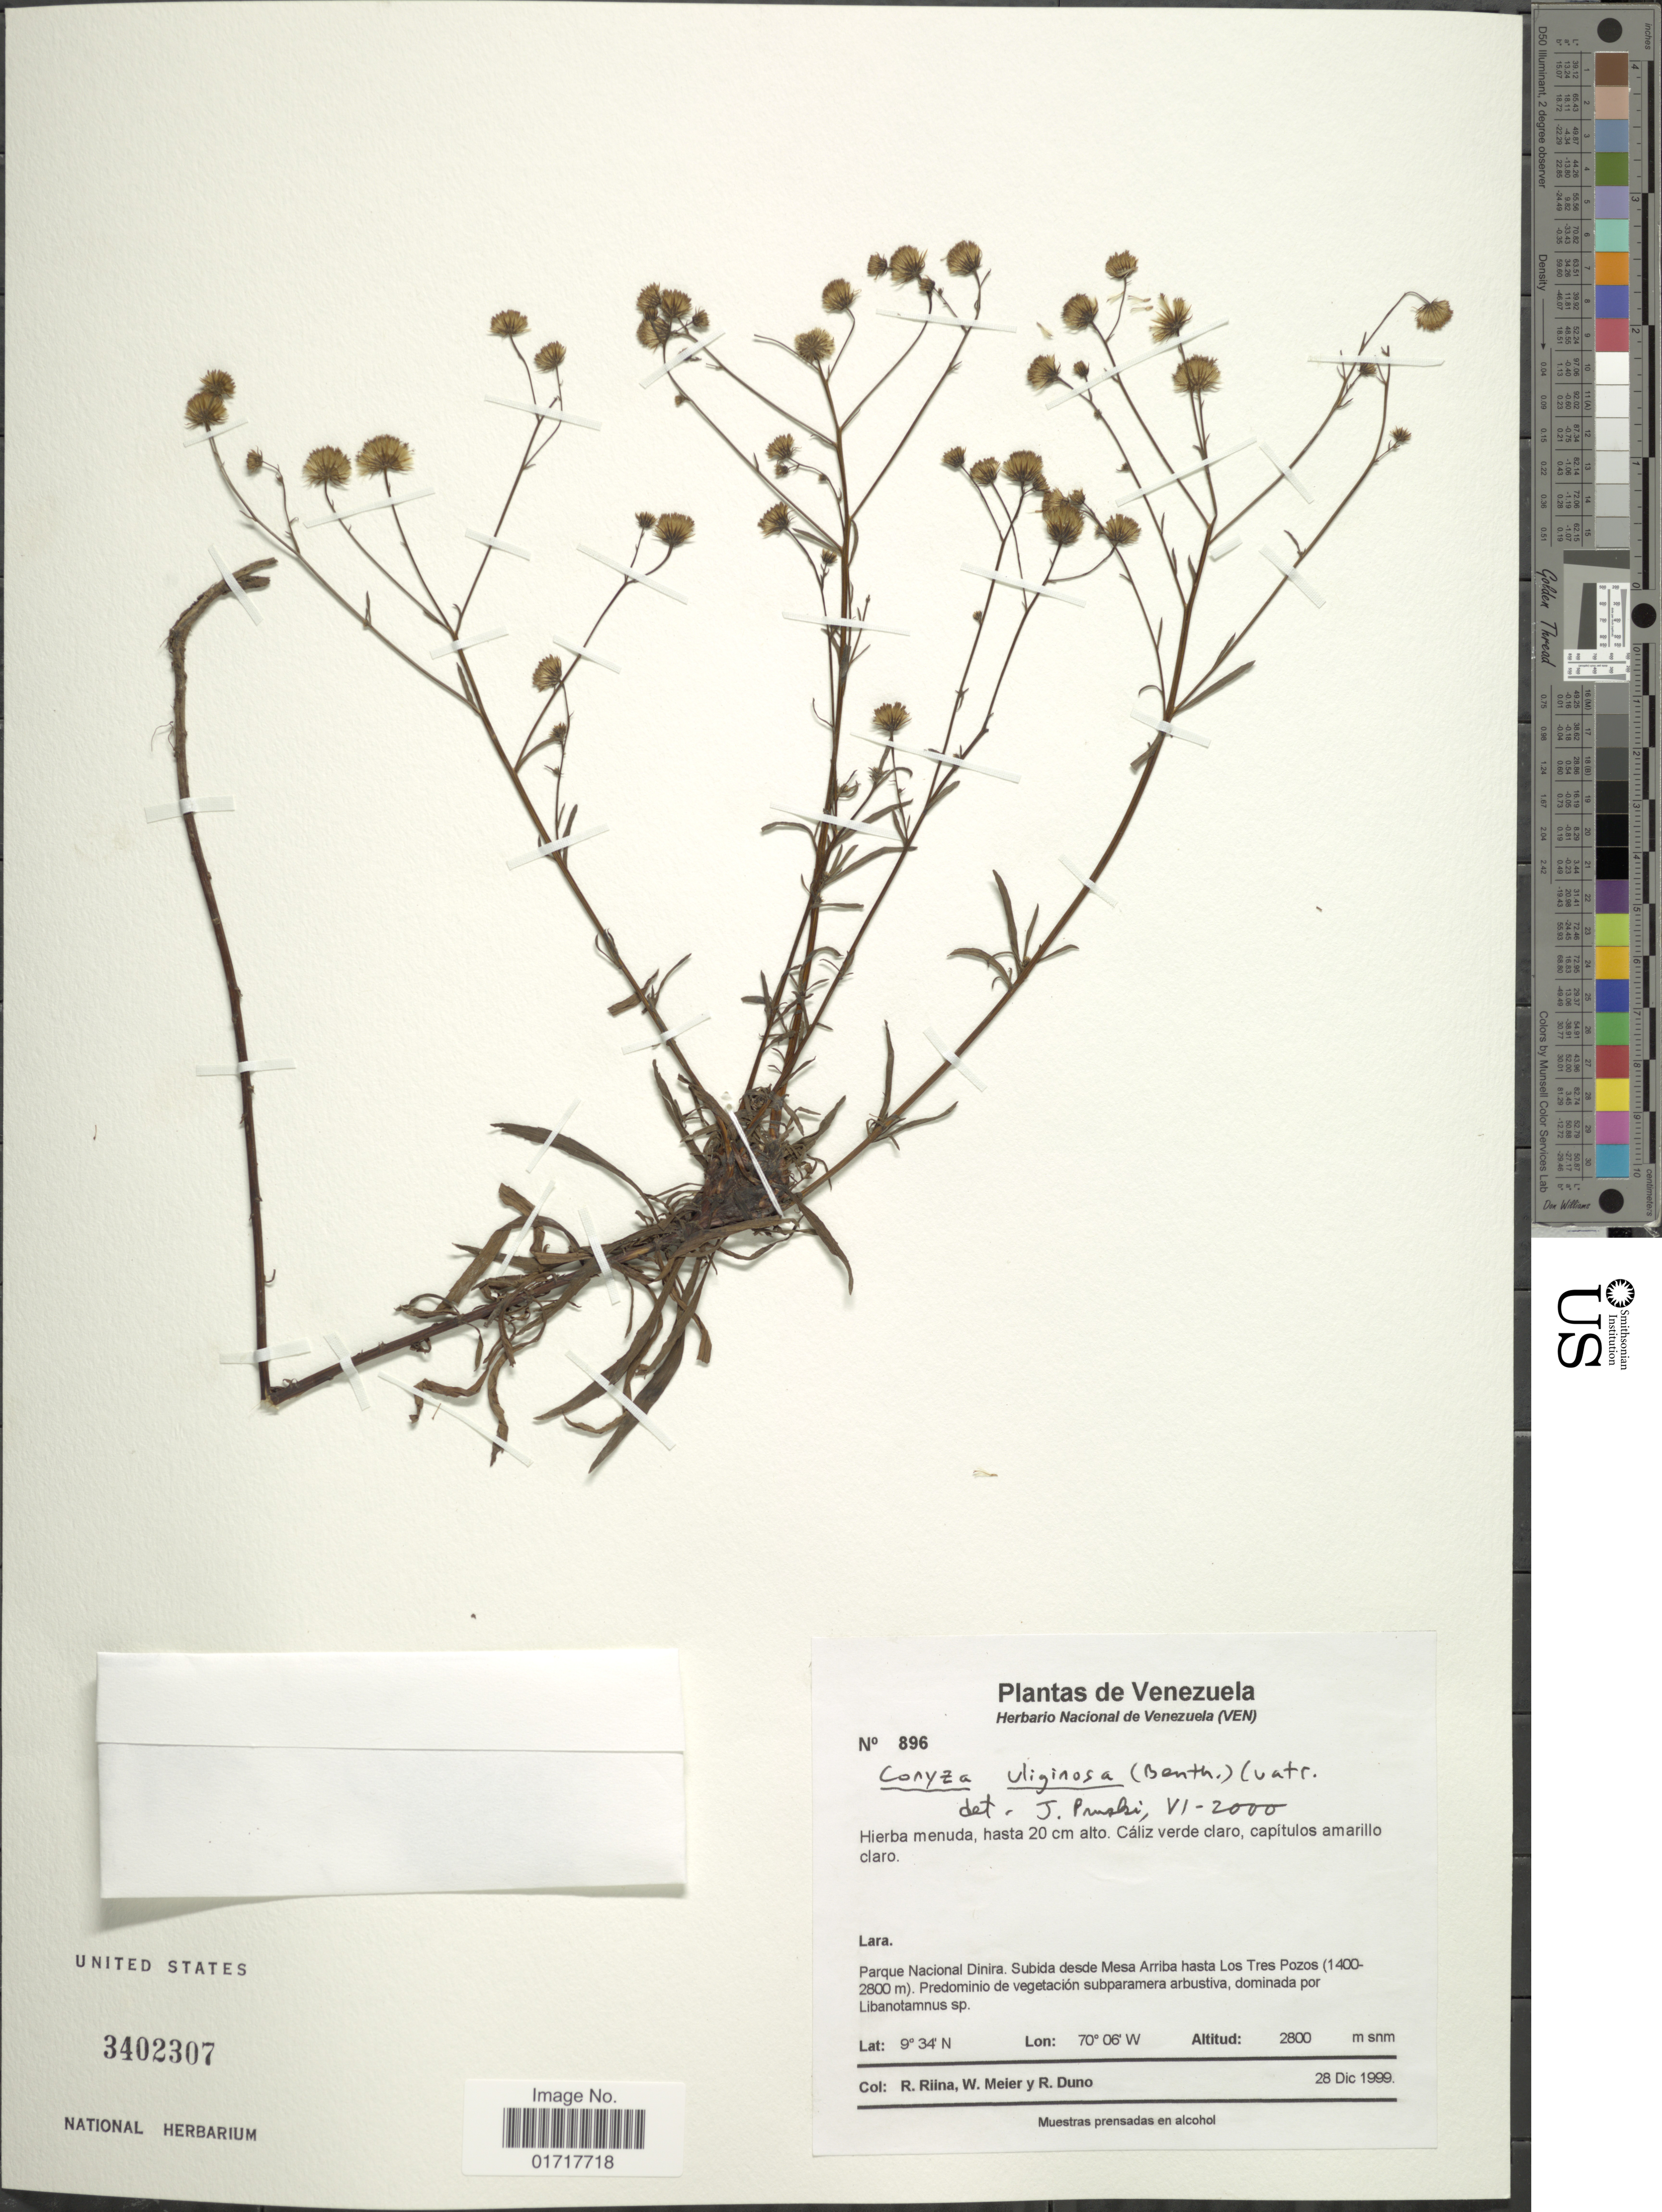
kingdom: Plantae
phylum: Tracheophyta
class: Magnoliopsida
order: Asterales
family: Asteraceae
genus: Conyza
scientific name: Conyza uliginosa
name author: (Benth.) Cuatrec.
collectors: R. Riina, W. Meier & R. Duno de Stefano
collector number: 896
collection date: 1999-12-28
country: Venezuela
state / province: Lara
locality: Lara. Parque Nacional Dinira. Subida desde Mesa Arriba hasta Los Tres Pozos .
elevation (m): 2800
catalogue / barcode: US 3402307